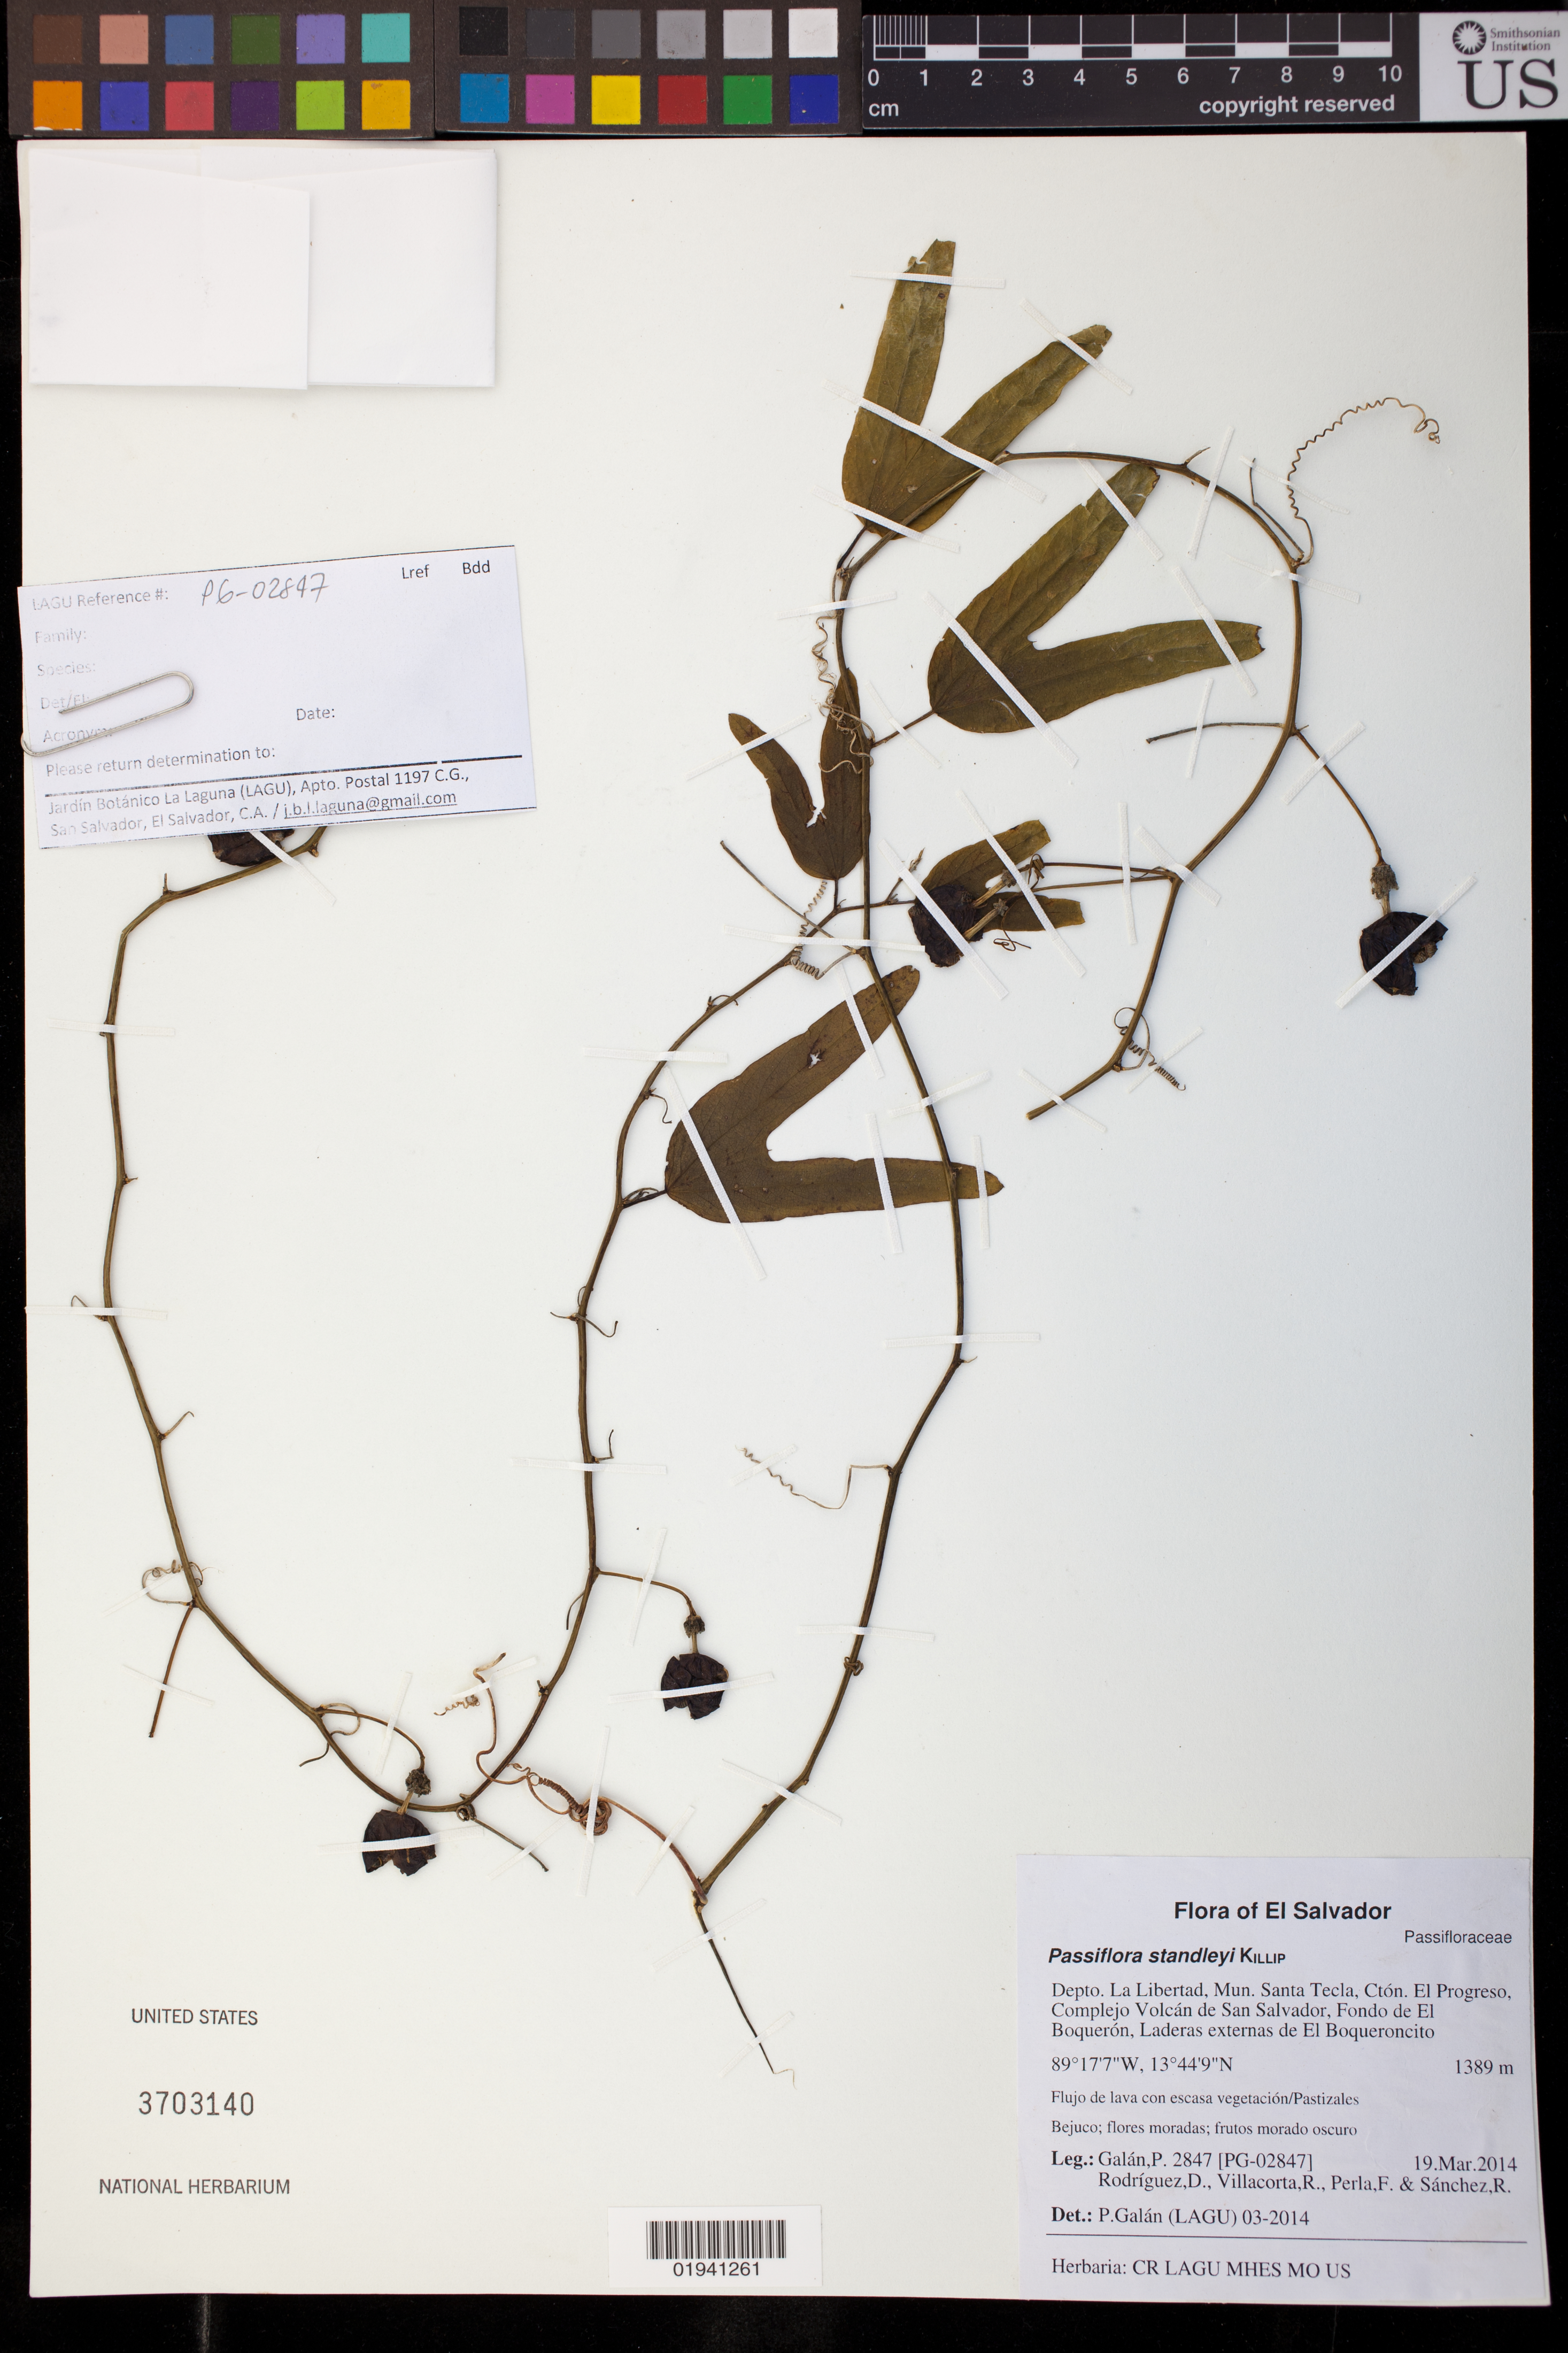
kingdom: Plantae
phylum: Tracheophyta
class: Magnoliopsida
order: Malpighiales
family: Passifloraceae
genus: Passiflora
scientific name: Passiflora standleyi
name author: Killip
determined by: Galan, P.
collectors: P. Galan, D. Rodriguez, R. Villacorta & R. Sanchez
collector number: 2847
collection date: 2014-03-19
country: El Salvador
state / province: La Libertad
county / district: Santa Tecla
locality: Ctón. El Progreso, Complejo Volcan de San Salvador, Fondo de El Boqueron, Laderas externas de El Boqueroncito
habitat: Flujo de lava con escasa vegetacion/Pastizales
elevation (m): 1389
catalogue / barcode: US 3703140